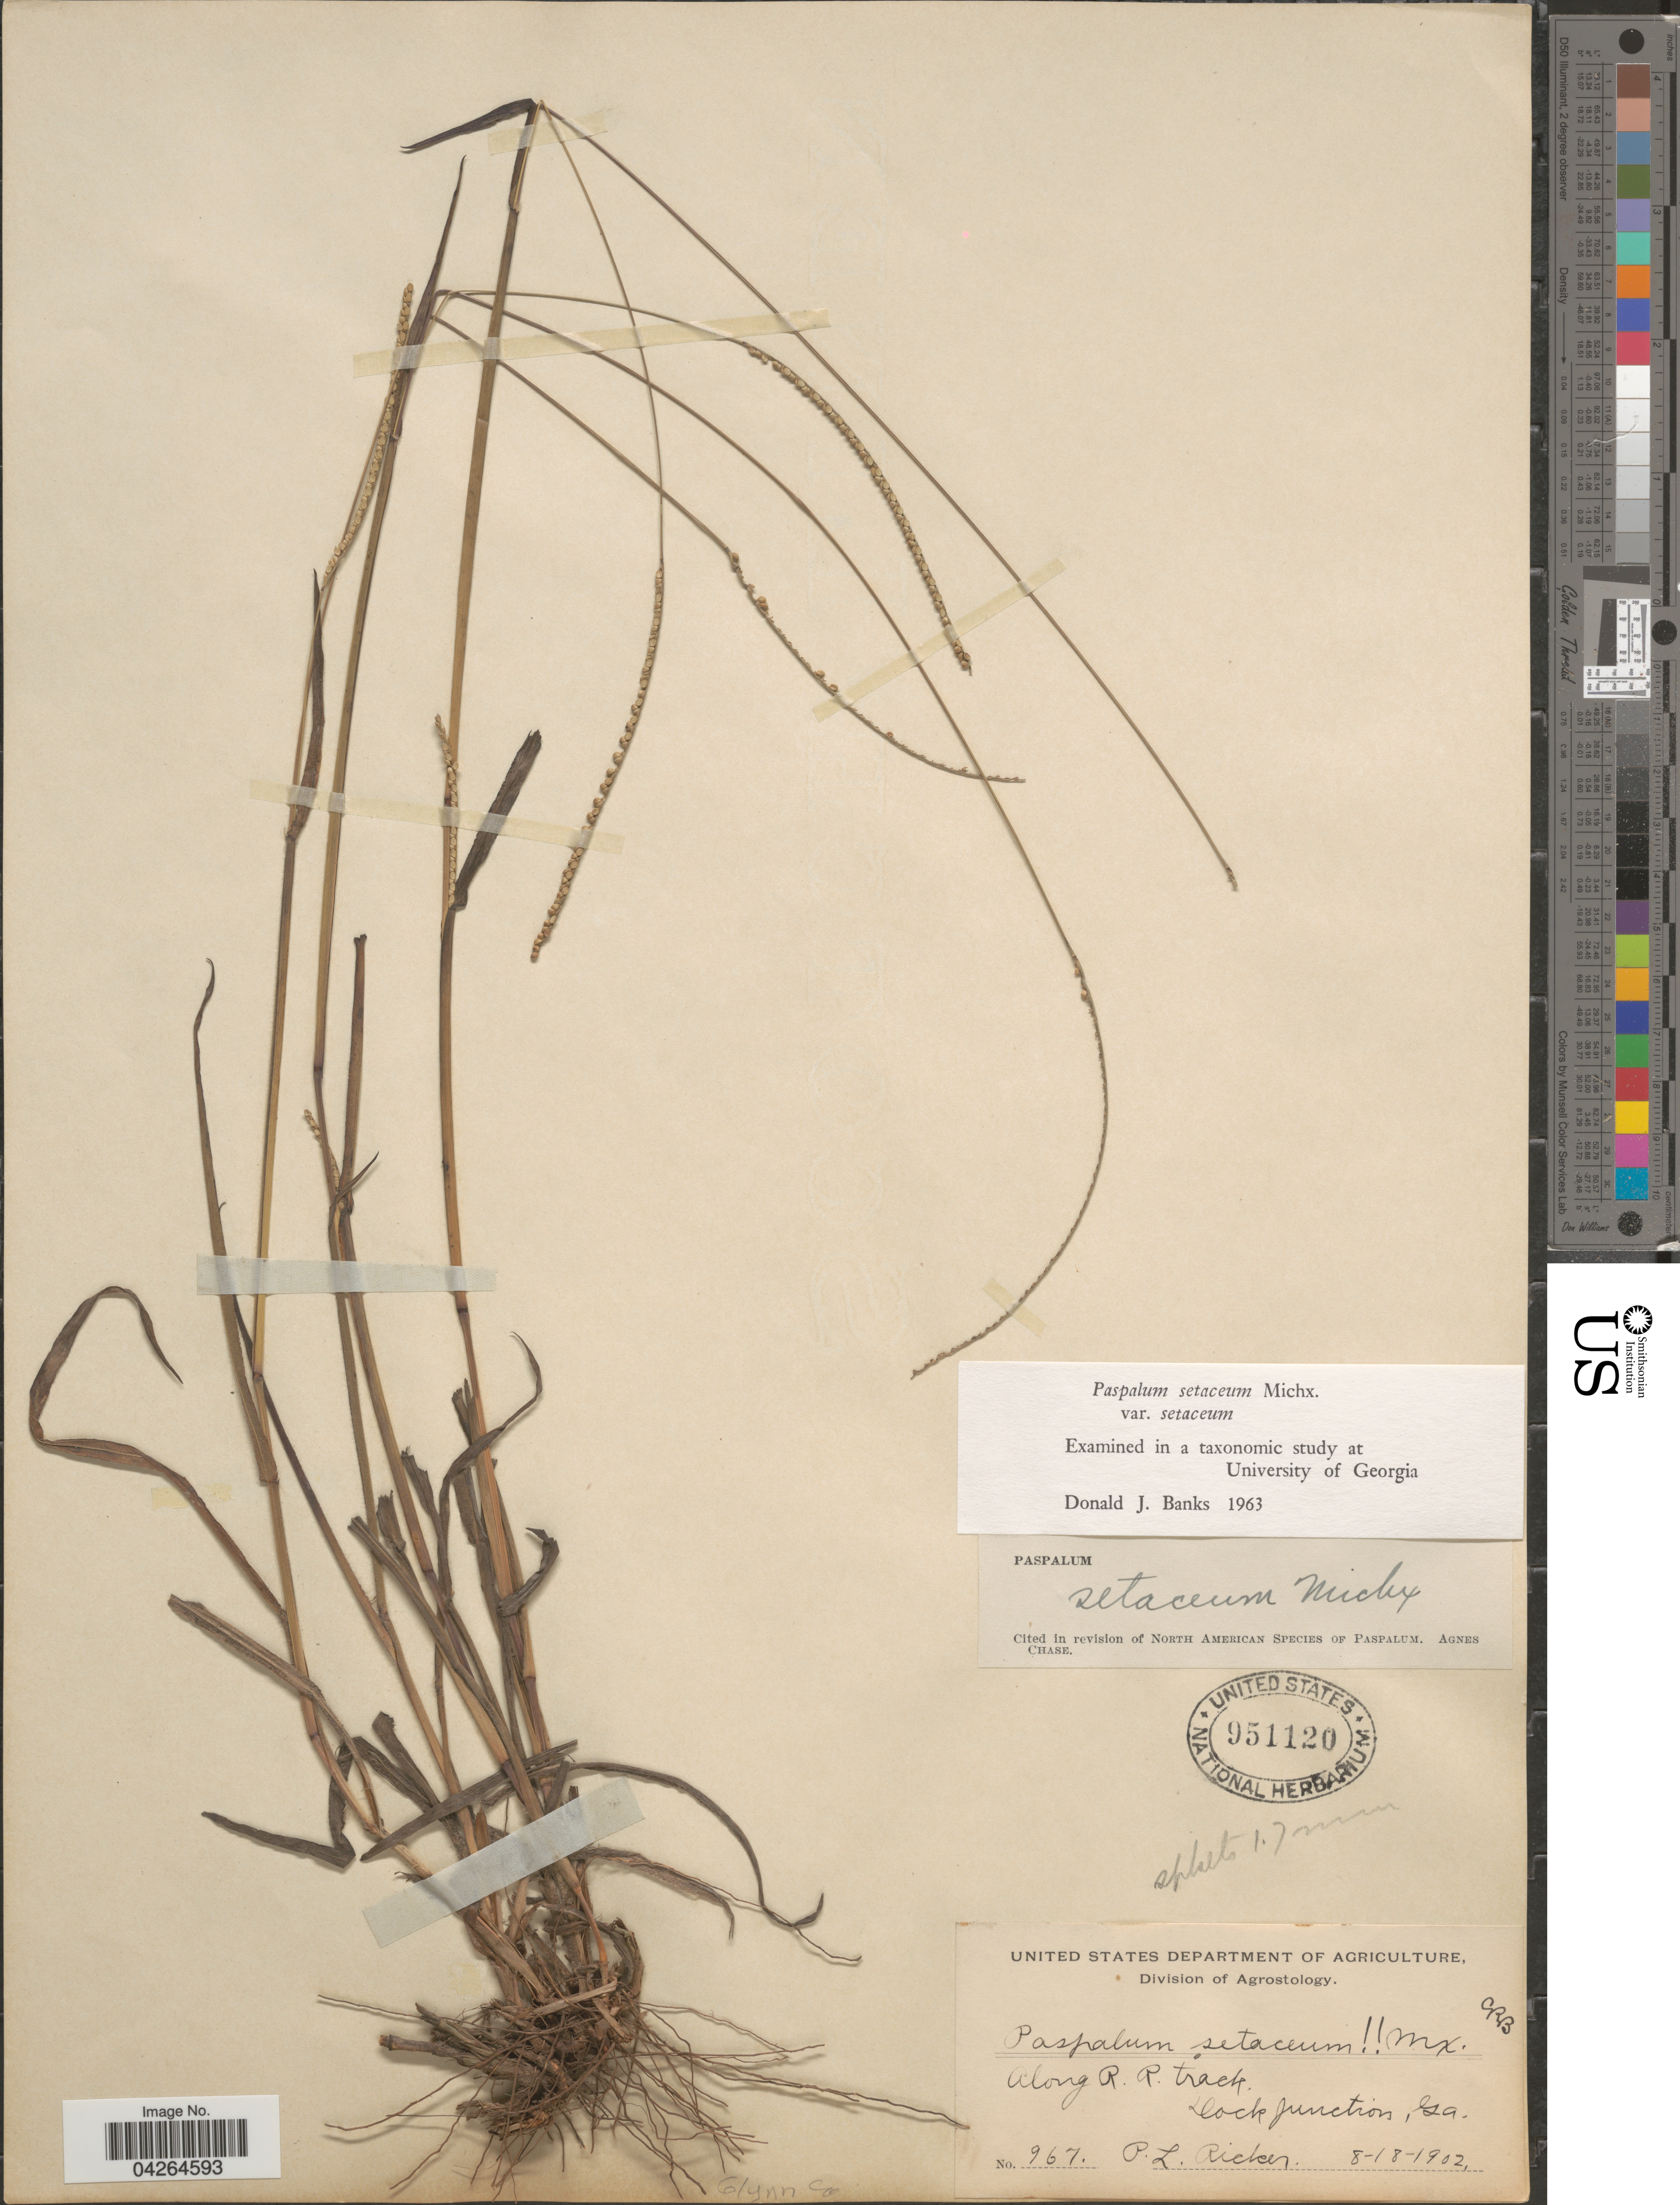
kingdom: Plantae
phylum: Tracheophyta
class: Liliopsida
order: Poales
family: Poaceae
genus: Paspalum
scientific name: Paspalum setaceum var. setaceum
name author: Michx.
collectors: P. Ricker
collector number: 967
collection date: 1902-08-18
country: United States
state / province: Georgia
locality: Along R. R. track. Dock Junction. Glynn Co.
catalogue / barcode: US 951120